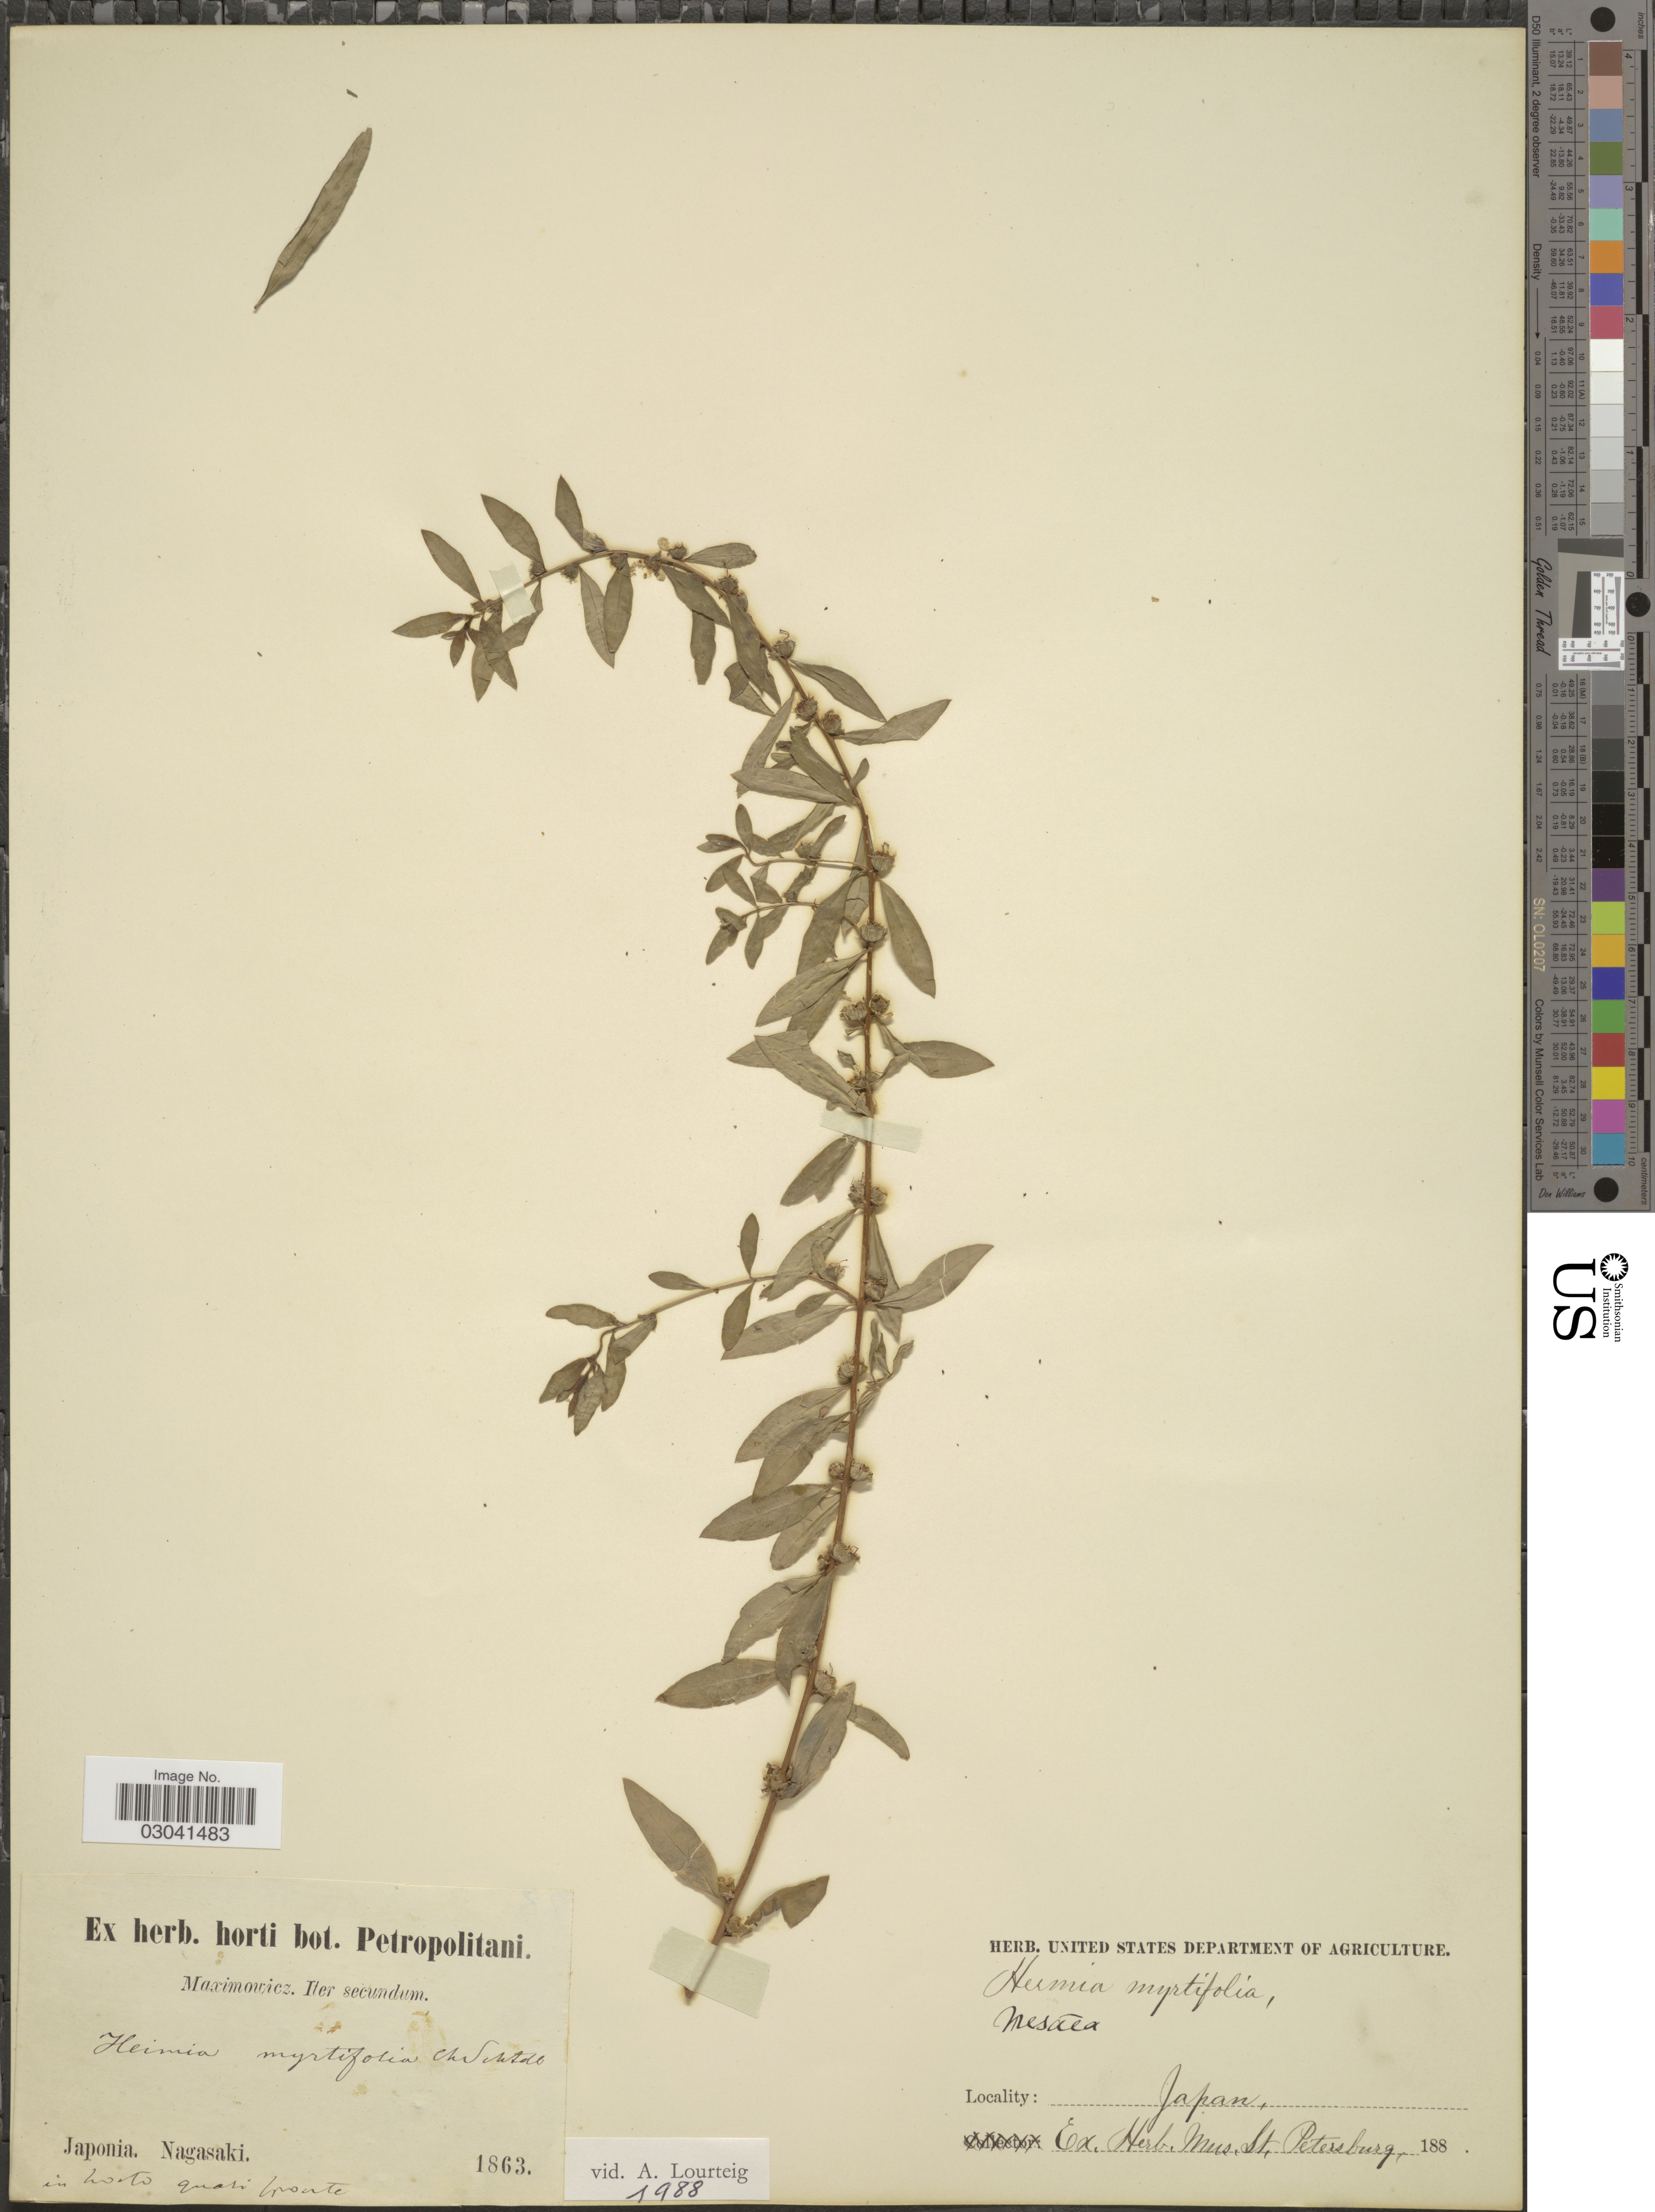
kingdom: Plantae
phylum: Tracheophyta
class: Magnoliopsida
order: Myrtales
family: Lythraceae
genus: Heimia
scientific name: Heimia myrtifolia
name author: Cham. & Schltdl.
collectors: -. Maximowicz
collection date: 1863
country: Japan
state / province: Nagasaki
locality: Japonia, Nagasaki.